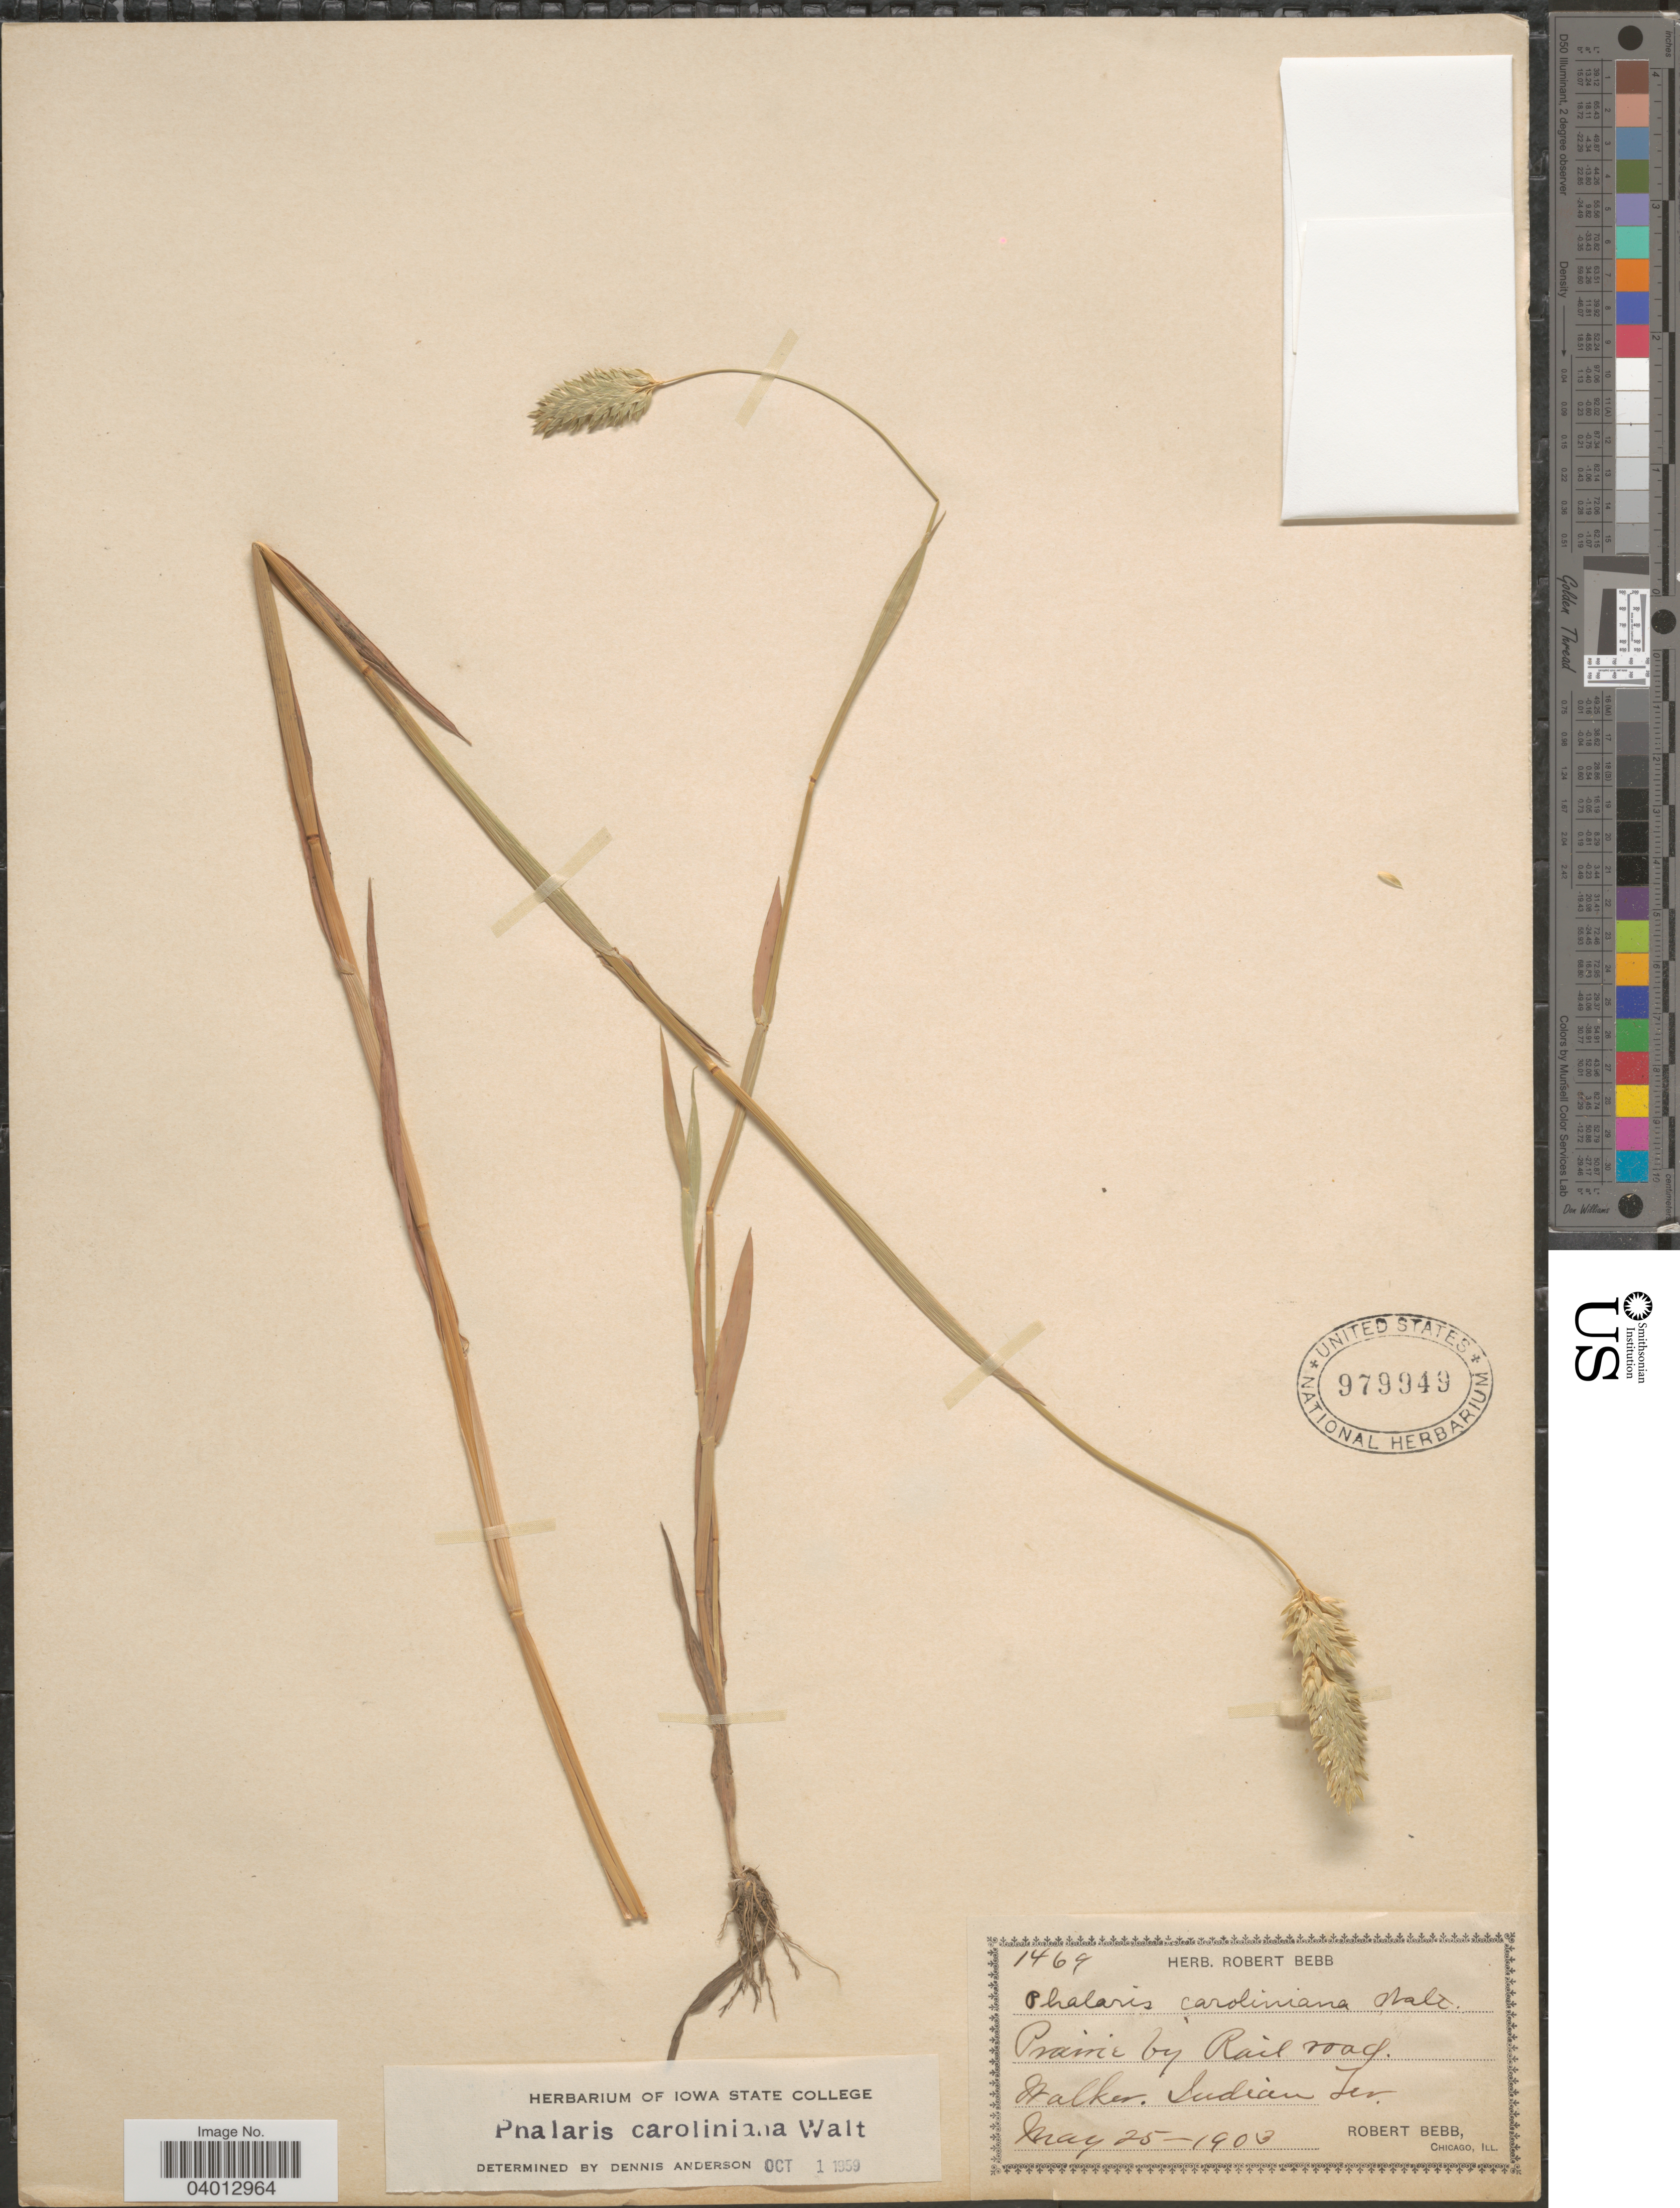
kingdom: Plantae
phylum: Tracheophyta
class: Liliopsida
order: Poales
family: Poaceae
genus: Phalaris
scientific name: Phalaris caroliniana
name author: Walter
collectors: R. Bebb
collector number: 1469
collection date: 1903-05-25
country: United States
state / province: Oklahoma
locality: Prairie by Rail road. Walker, Indian Ter.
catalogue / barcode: US 979949